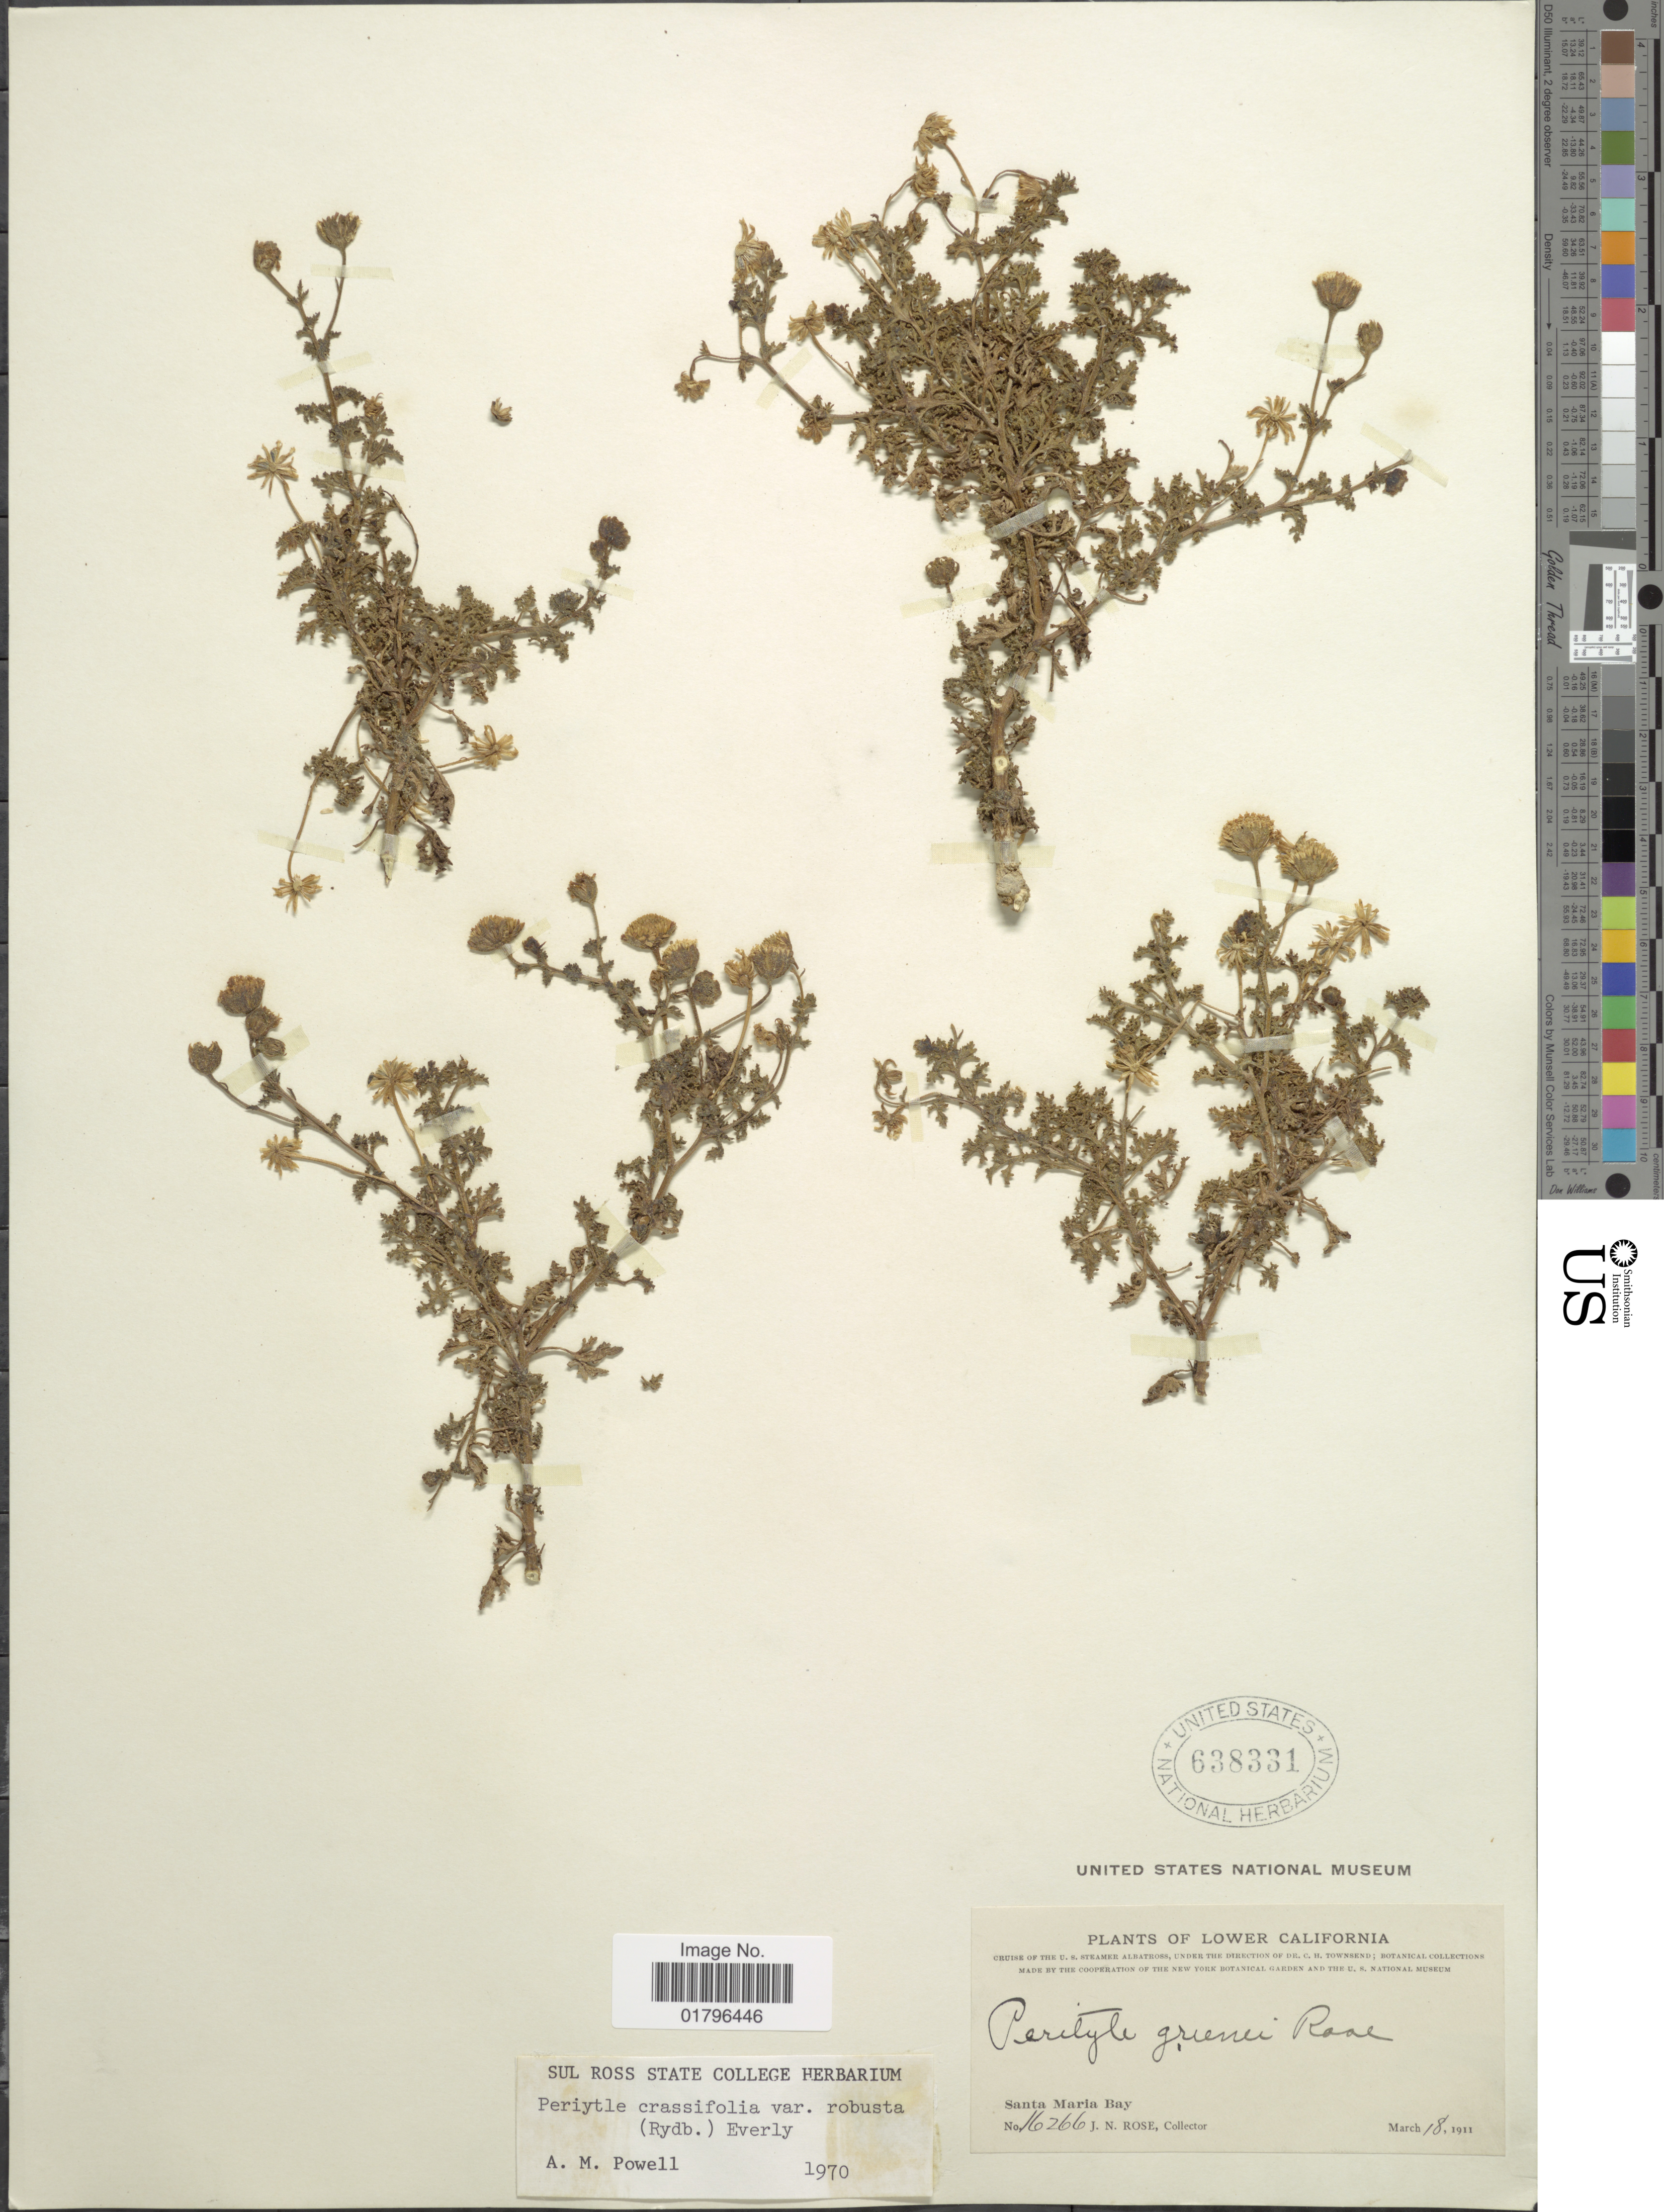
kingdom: Plantae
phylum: Tracheophyta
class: Magnoliopsida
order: Asterales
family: Asteraceae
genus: Perityle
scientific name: Perityle crassifolia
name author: Brandegee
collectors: J. N. Rose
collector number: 1266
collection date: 1911-03-18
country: Mexico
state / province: Baja California Sur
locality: Lower California, Santa Maria Bay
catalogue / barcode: US 638331